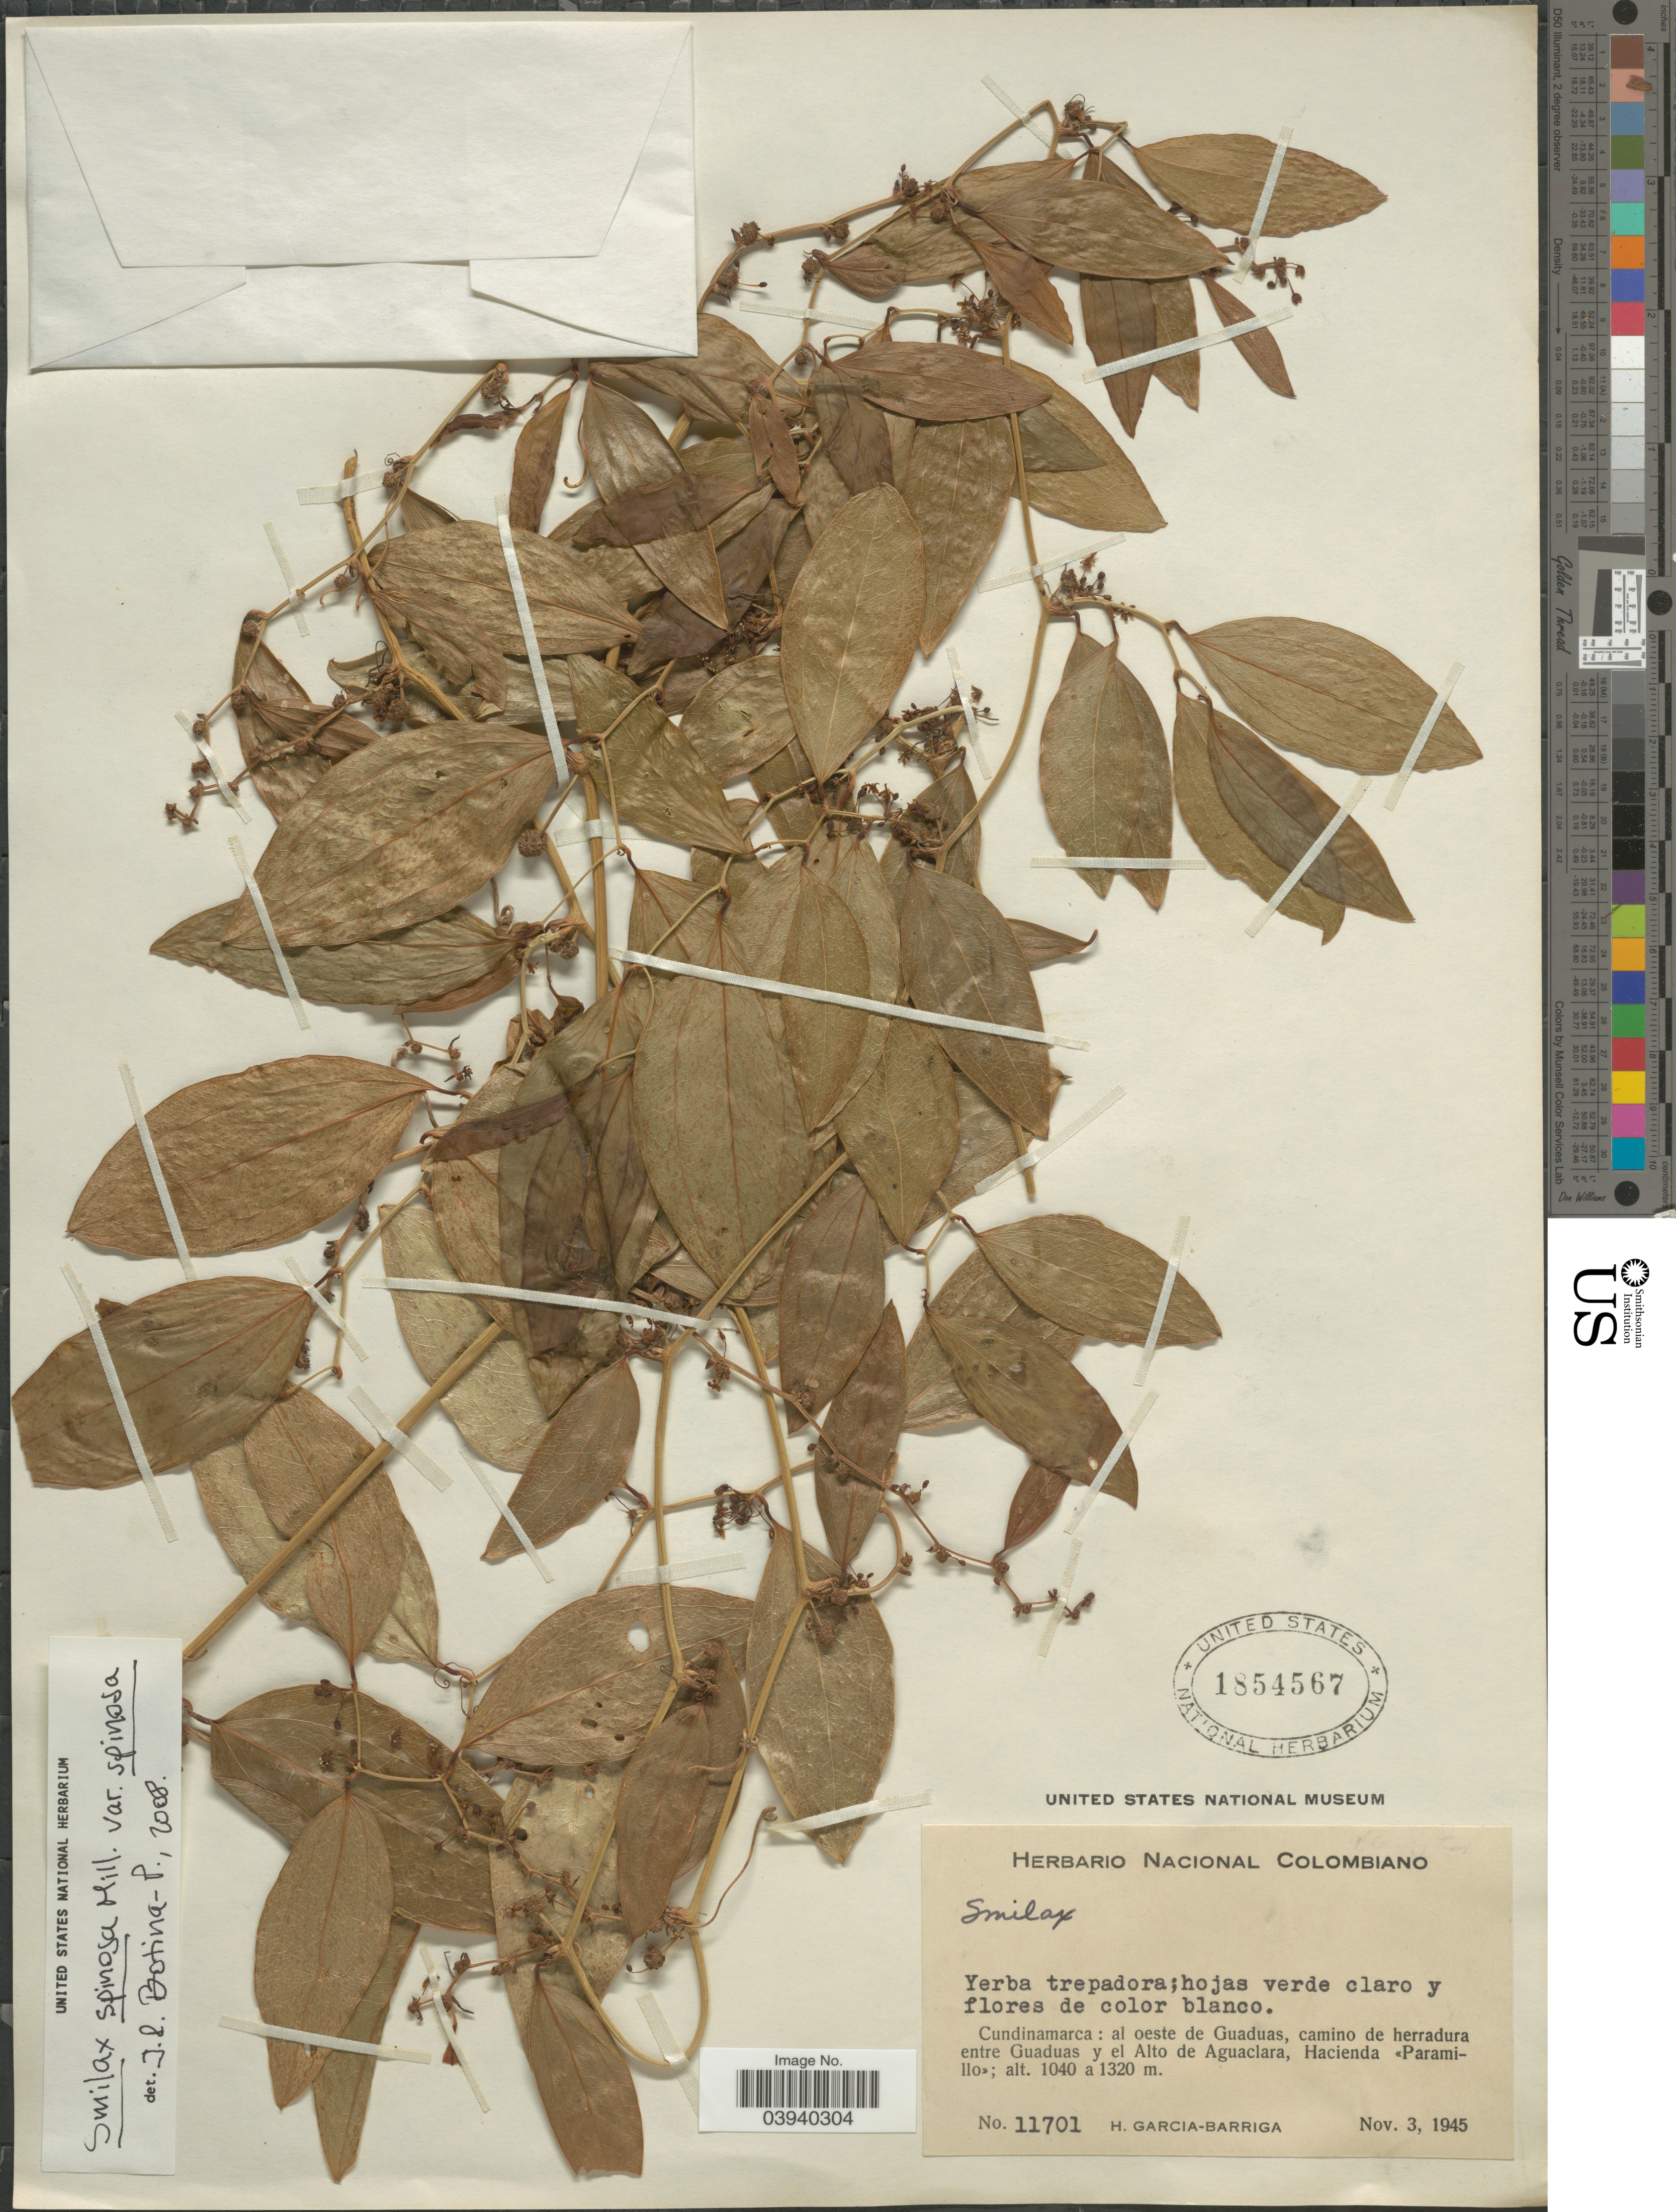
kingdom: Plantae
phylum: Tracheophyta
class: Liliopsida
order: Liliales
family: Smilacaceae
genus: Smilax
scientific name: Smilax spinosa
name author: Mill.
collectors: H. García Barriga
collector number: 11701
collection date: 1945-11-03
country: Colombia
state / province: Cundinamarca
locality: Al oeste de Guaduas, camino de herradura entre Guaduas y el Alto de Aguaclara, Hacienda <Paramillo>.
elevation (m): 1040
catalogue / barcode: US 1854567